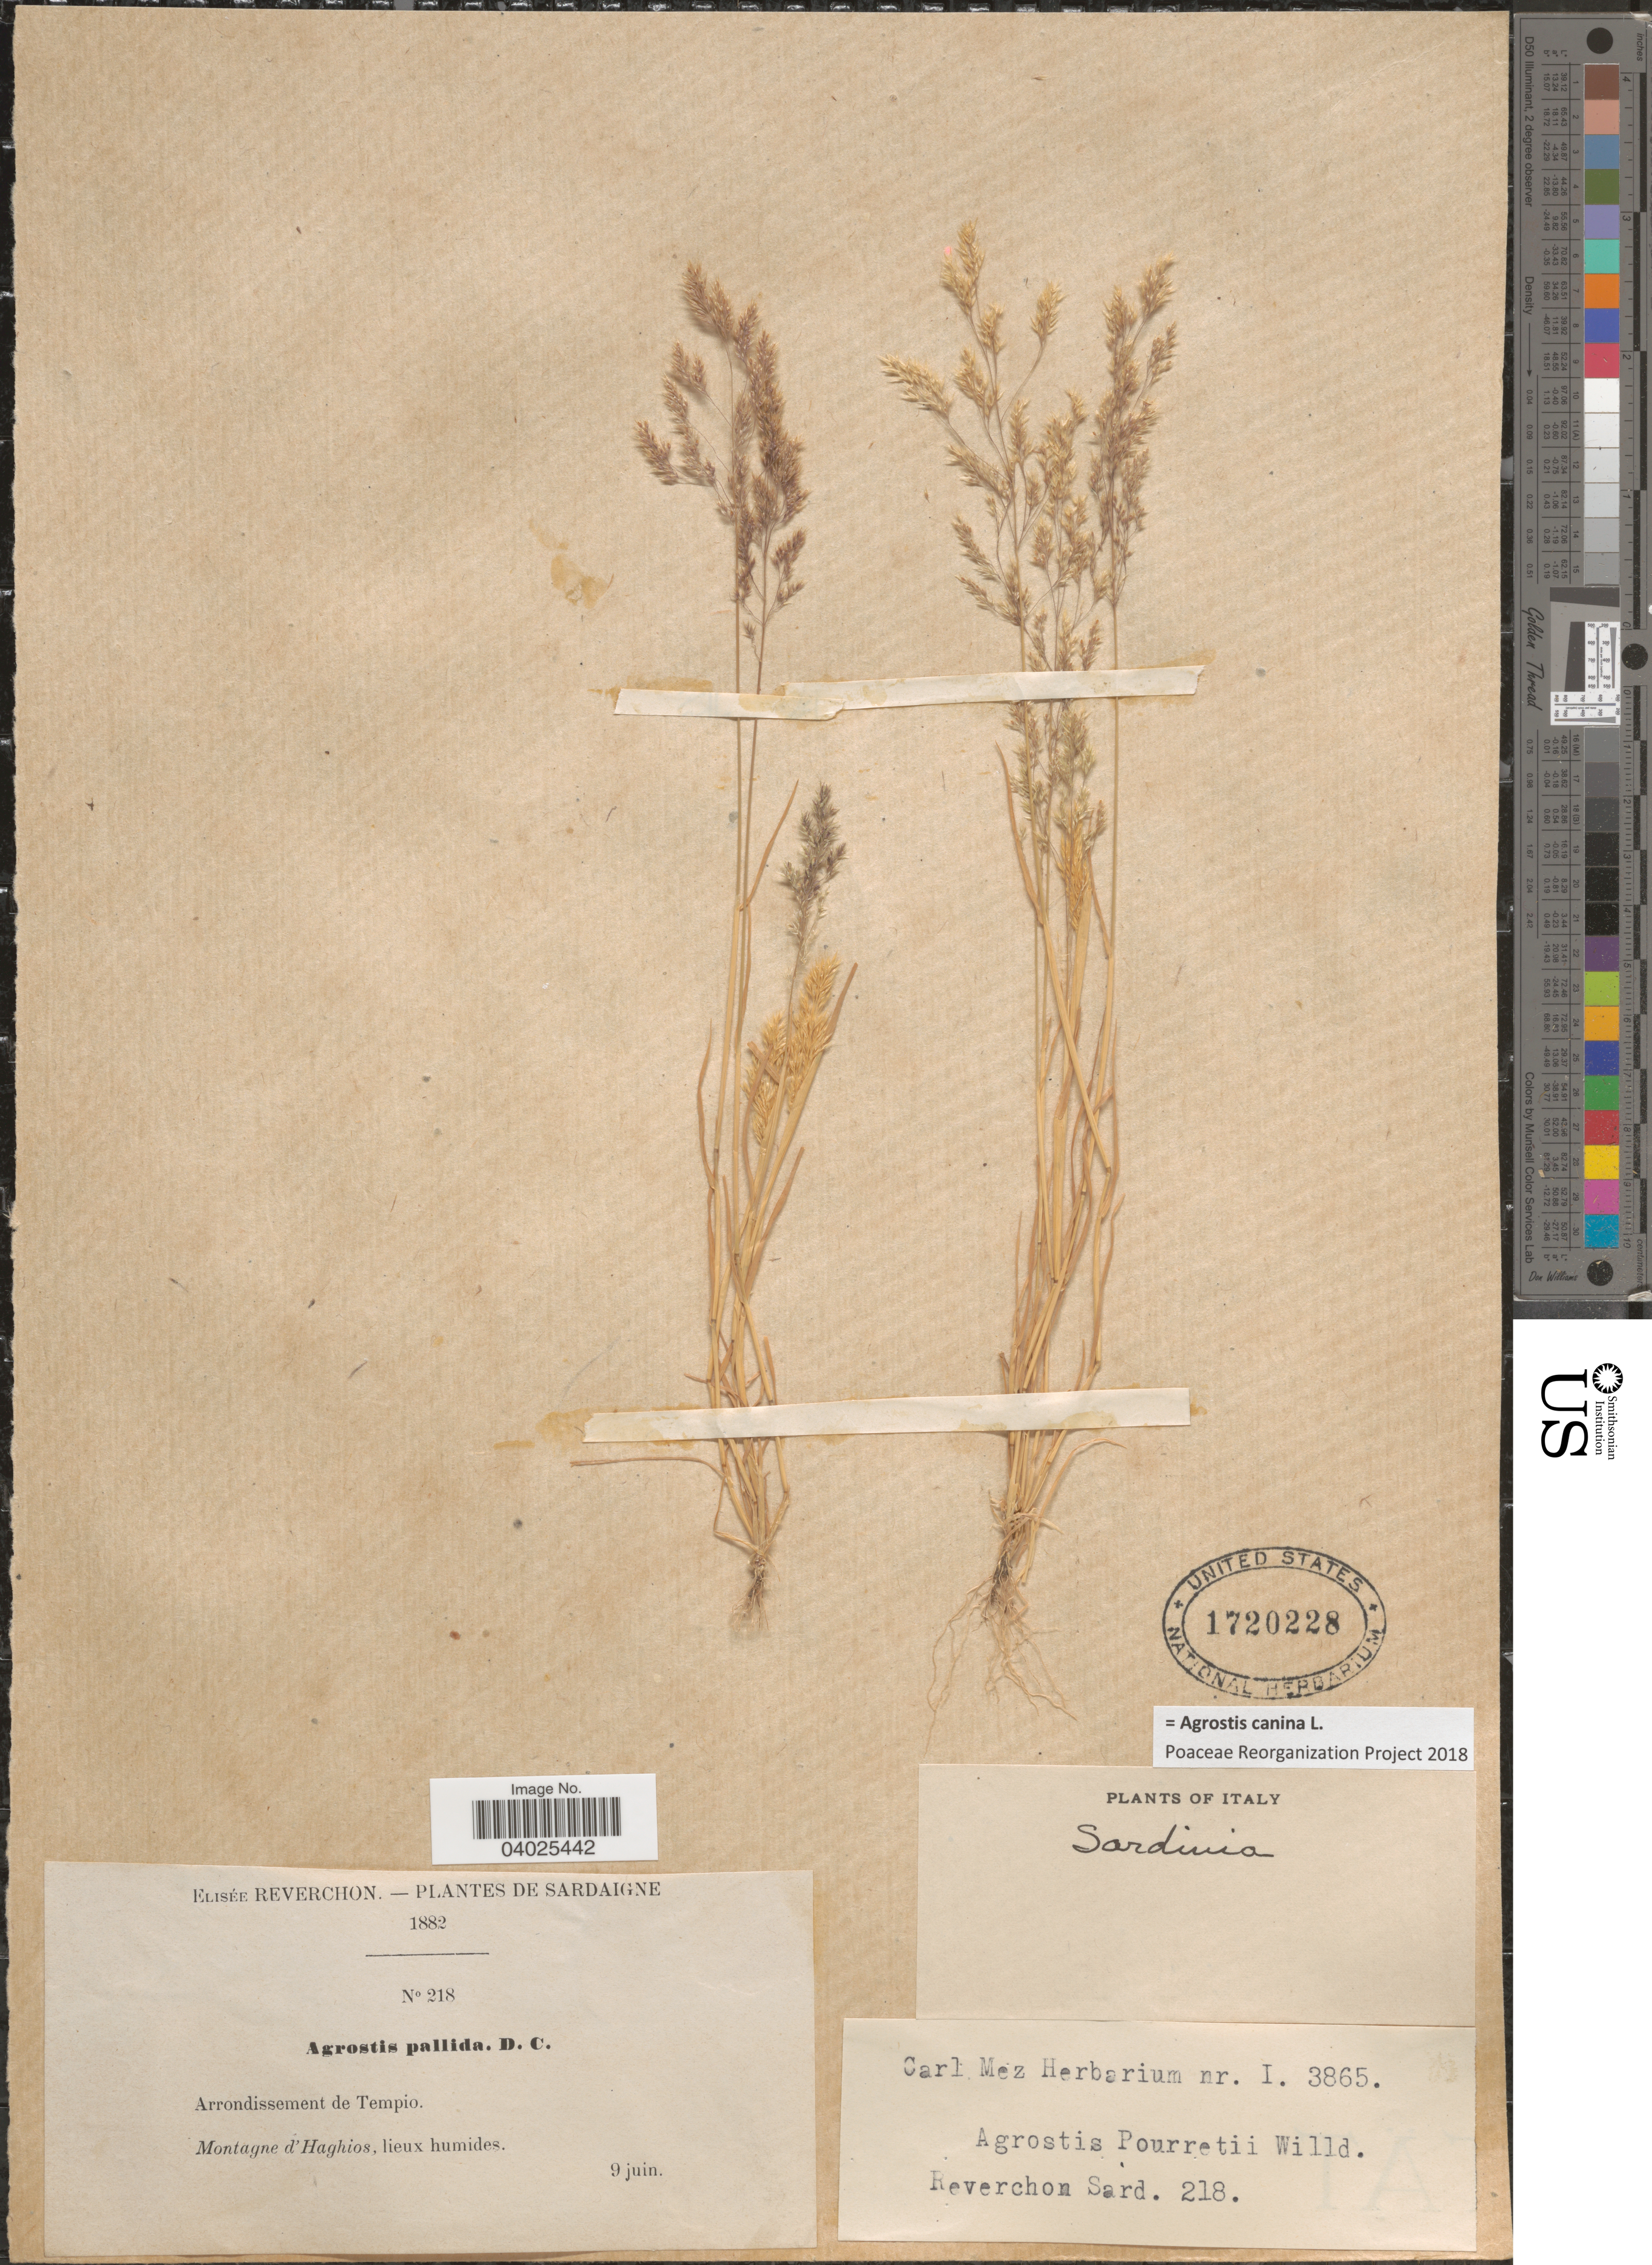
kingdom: Plantae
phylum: Tracheophyta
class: Liliopsida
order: Poales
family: Poaceae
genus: Agrostis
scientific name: Agrostis canina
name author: L.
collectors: E. Reverchon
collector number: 218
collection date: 1882-06-09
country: Italy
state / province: Sardegna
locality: Sardaigne. Arrondisement de Tempio. Montagne d'Haghios, lieux humides.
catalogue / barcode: US 1720228